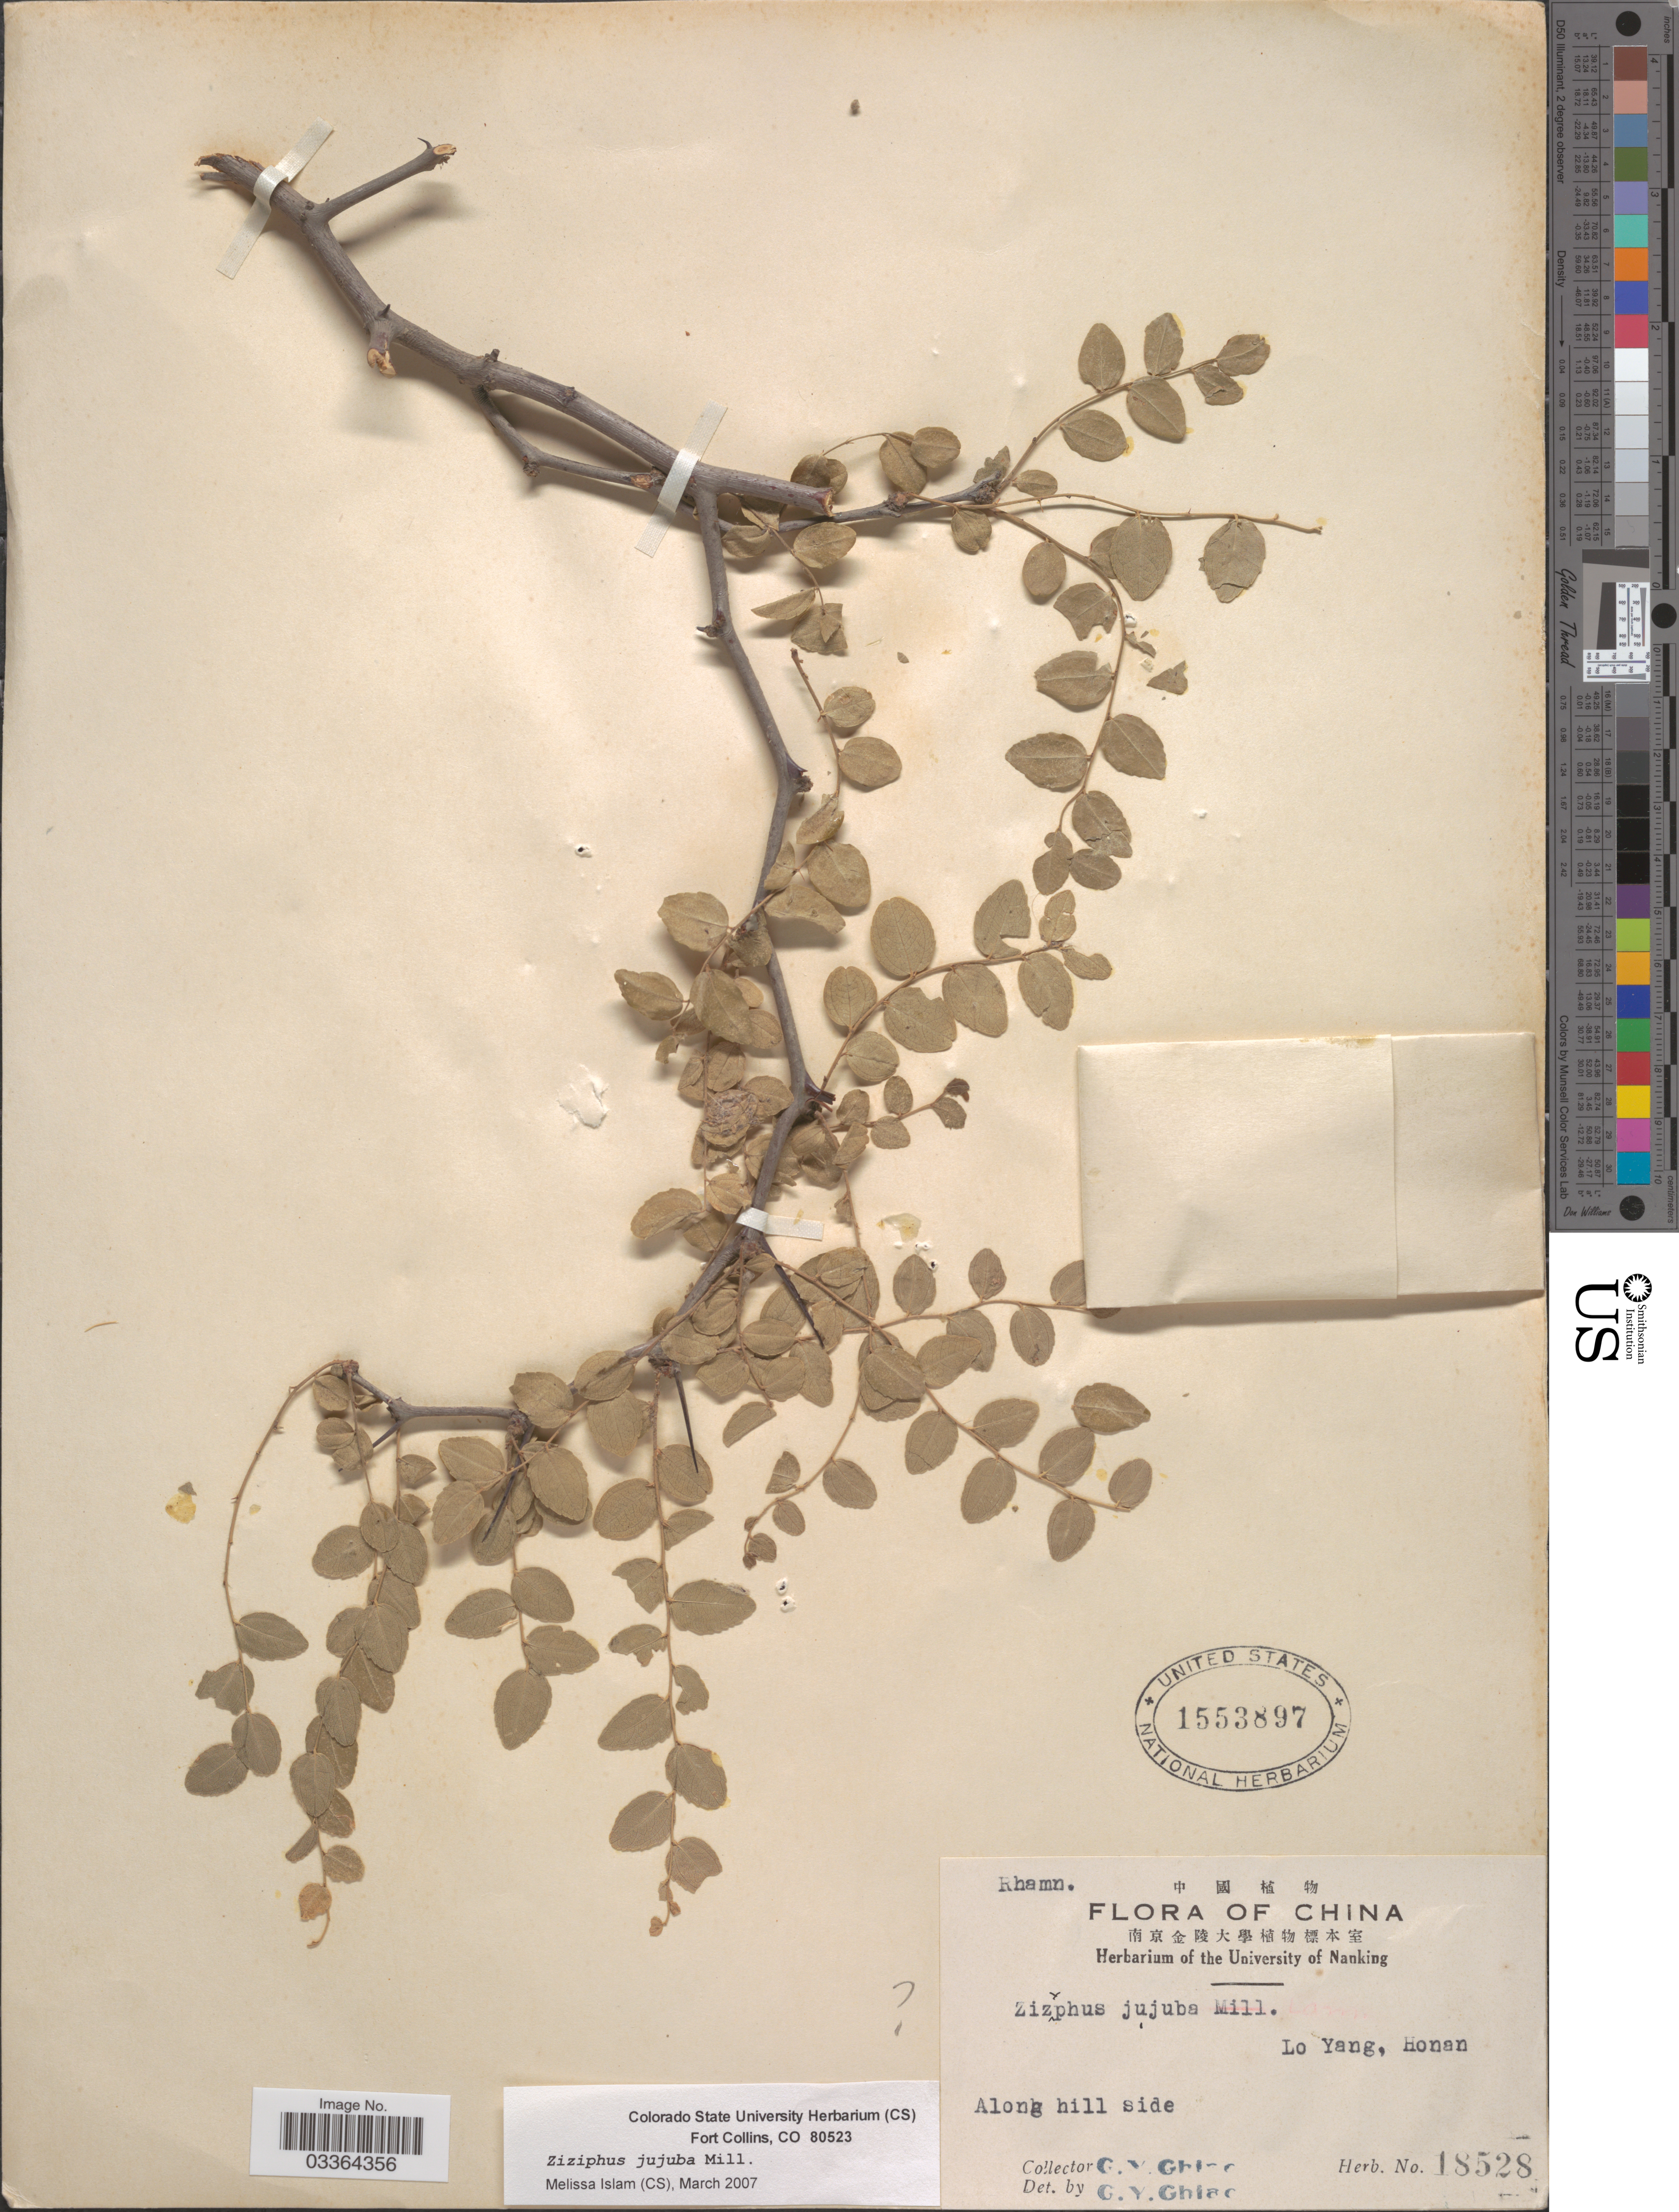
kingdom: Plantae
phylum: Tracheophyta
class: Magnoliopsida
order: Rosales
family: Rhamnaceae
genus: Ziziphus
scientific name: Ziziphus jujuba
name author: Mill.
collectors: C. Y. Chiao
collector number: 18528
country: China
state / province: Henan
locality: Lo Yang, Honan.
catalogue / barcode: US 1553897